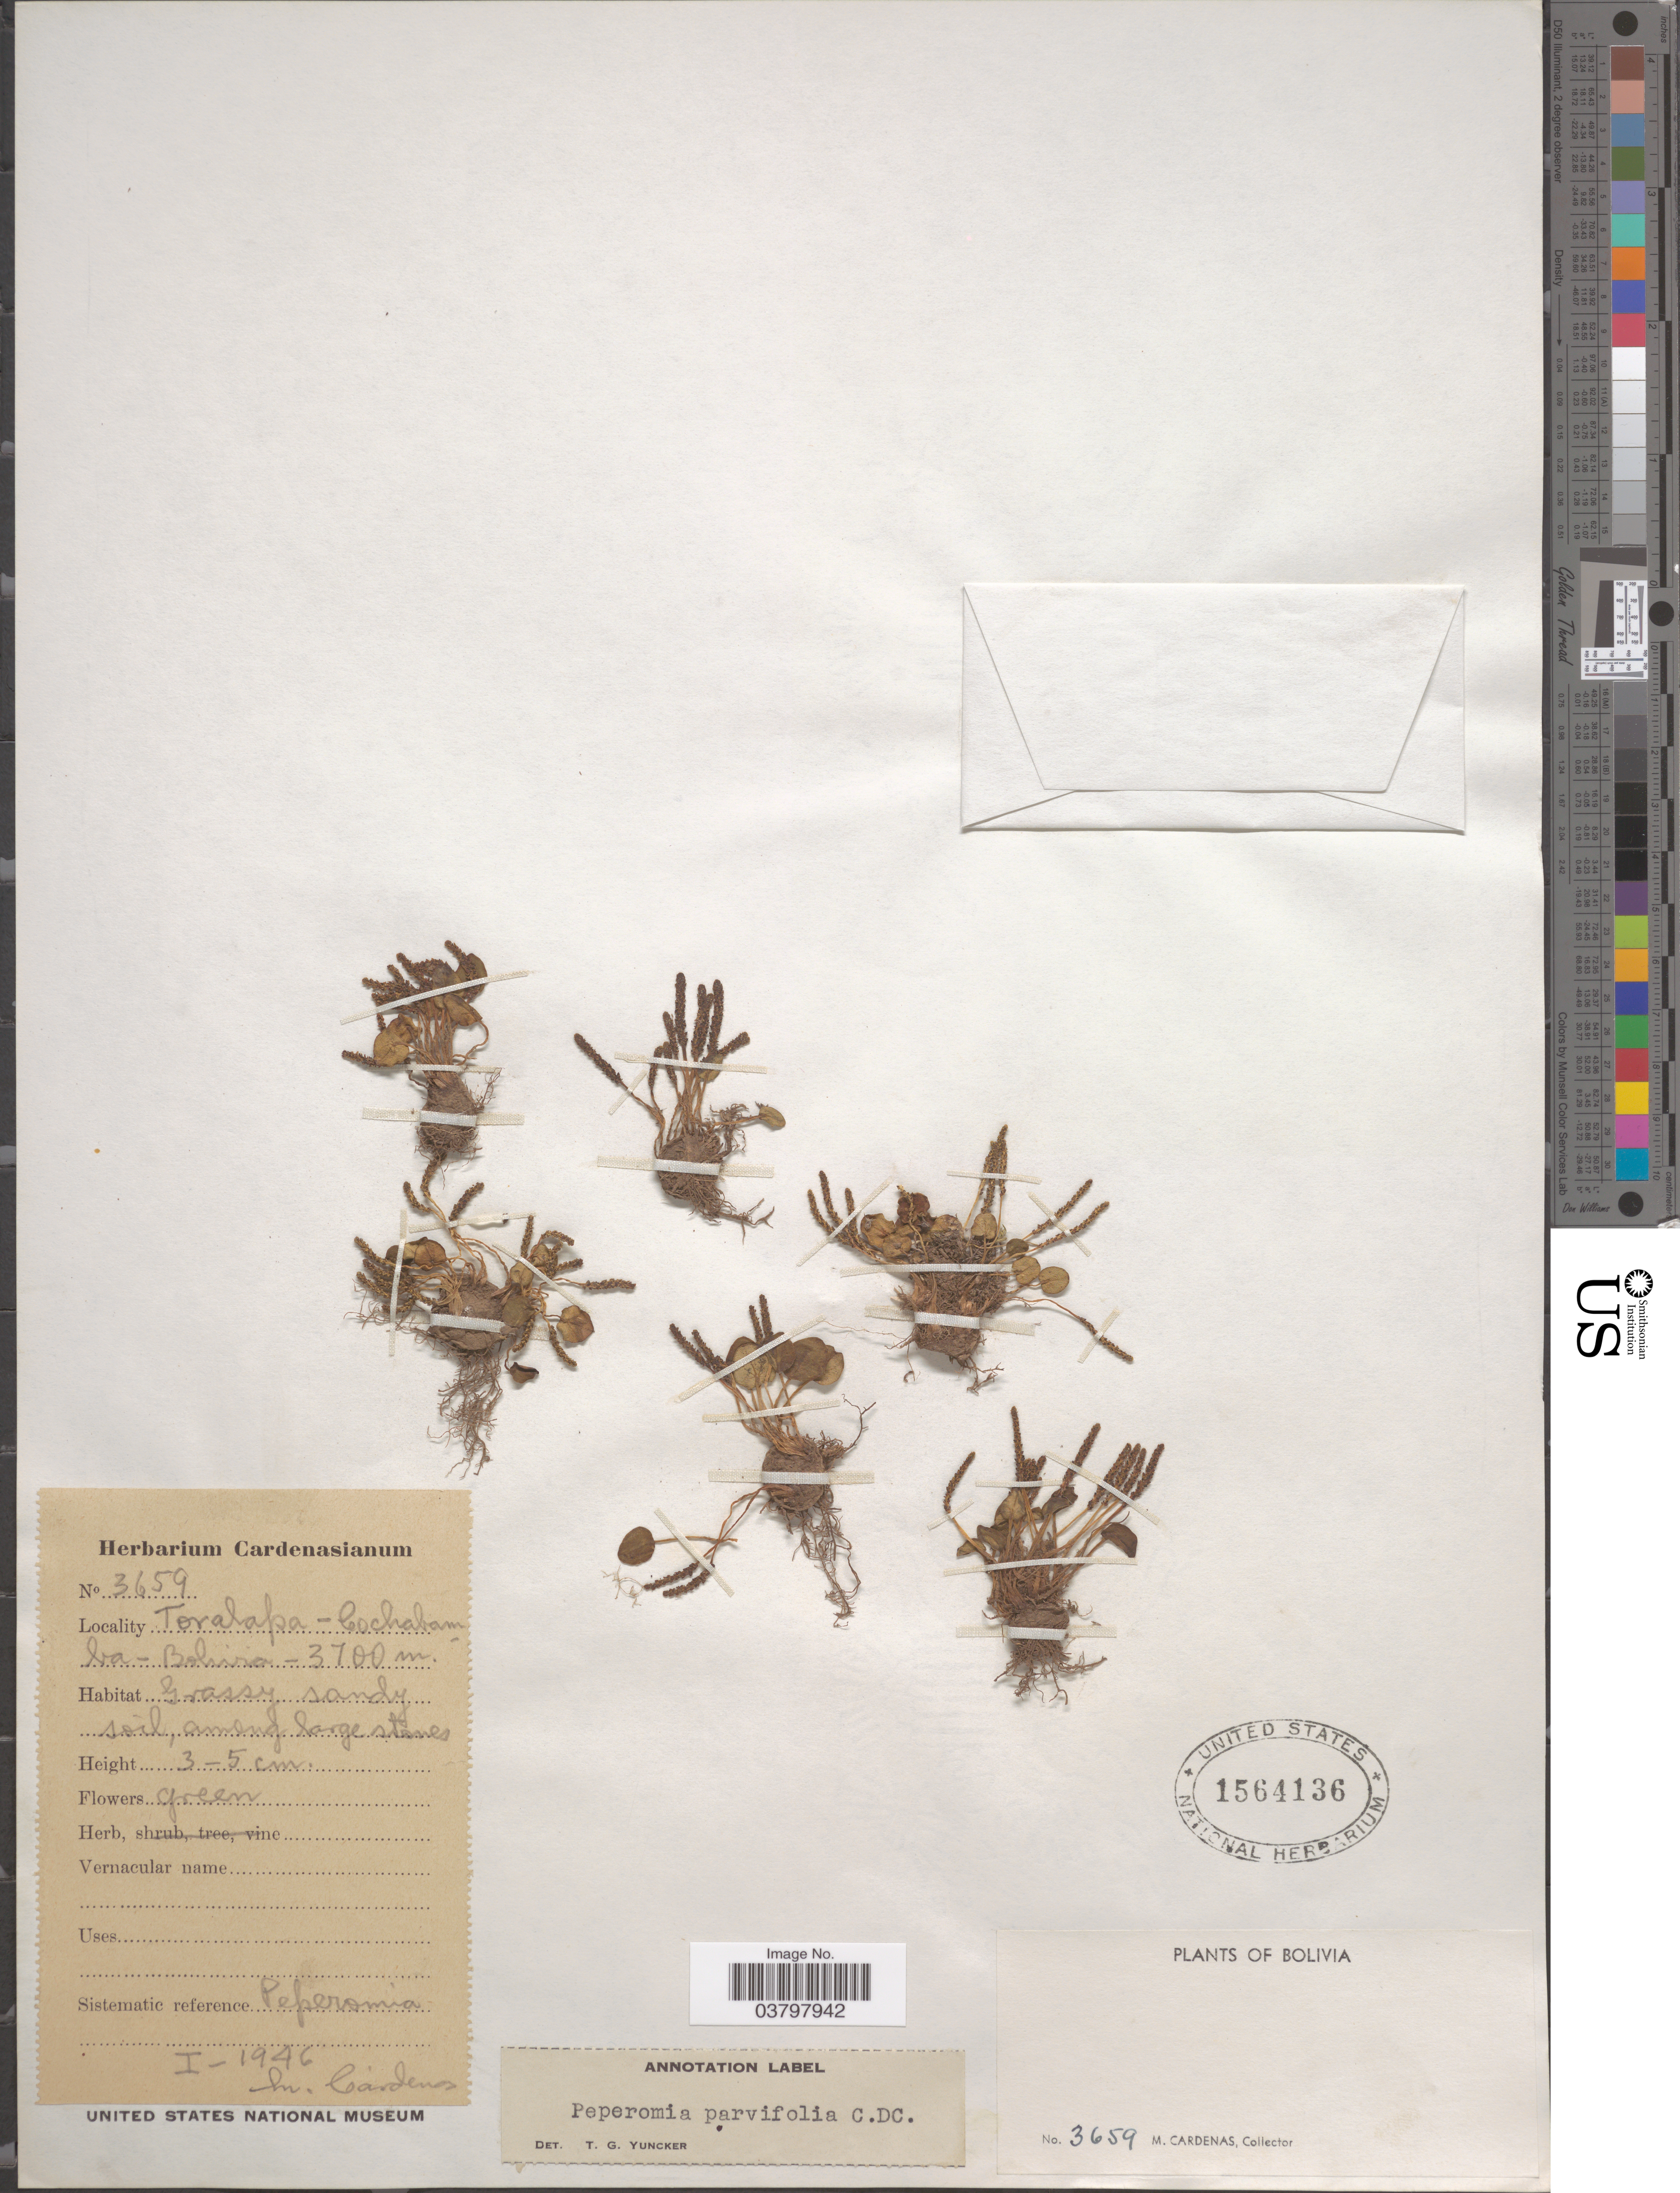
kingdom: Plantae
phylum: Tracheophyta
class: Magnoliopsida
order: Piperales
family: Piperaceae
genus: Peperomia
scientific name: Peperomia parvifolia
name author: C. DC.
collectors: M. Cárdenas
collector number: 3659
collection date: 1946-01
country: Bolivia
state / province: Cochabamba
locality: Toralapa.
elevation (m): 3700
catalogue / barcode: US 1564136